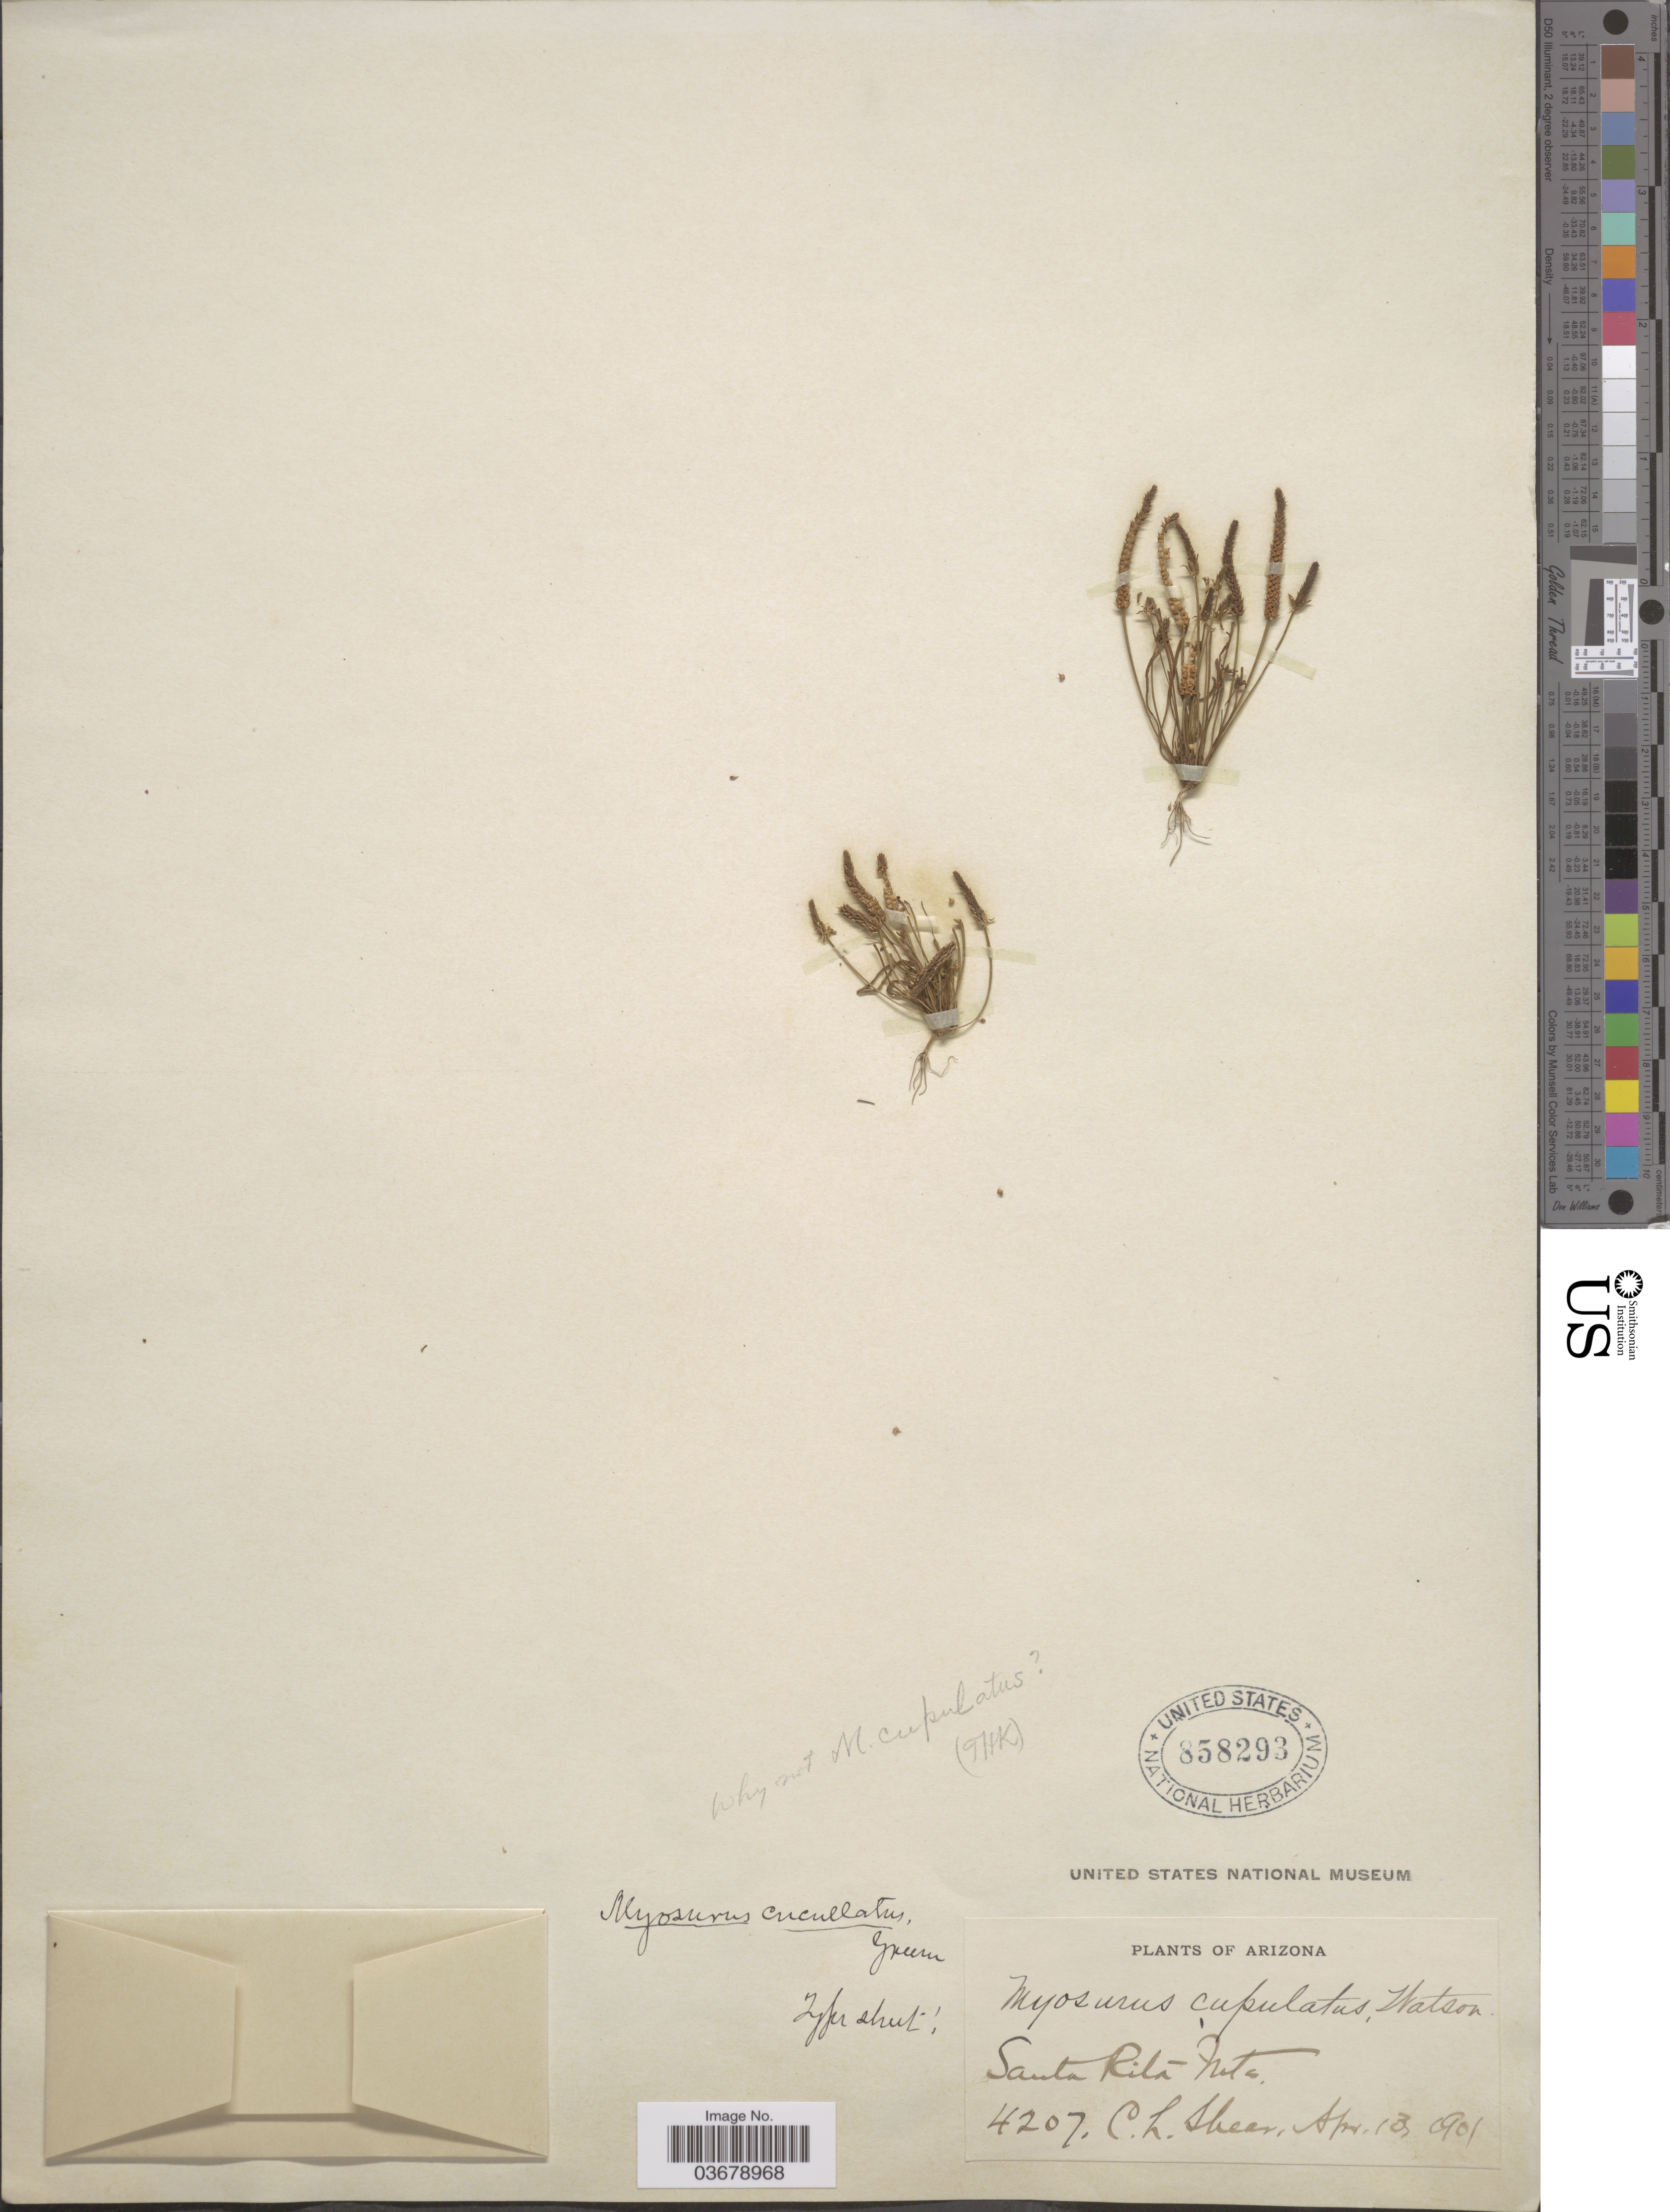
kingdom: Plantae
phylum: Tracheophyta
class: Magnoliopsida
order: Ranunculales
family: Ranunculaceae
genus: Myosurus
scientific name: Myosurus cupulatus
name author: S. Watson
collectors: C. L. Shear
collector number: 4207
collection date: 1901-04-13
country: United States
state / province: Arizona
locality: Santa Rita Mts.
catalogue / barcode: US 858293